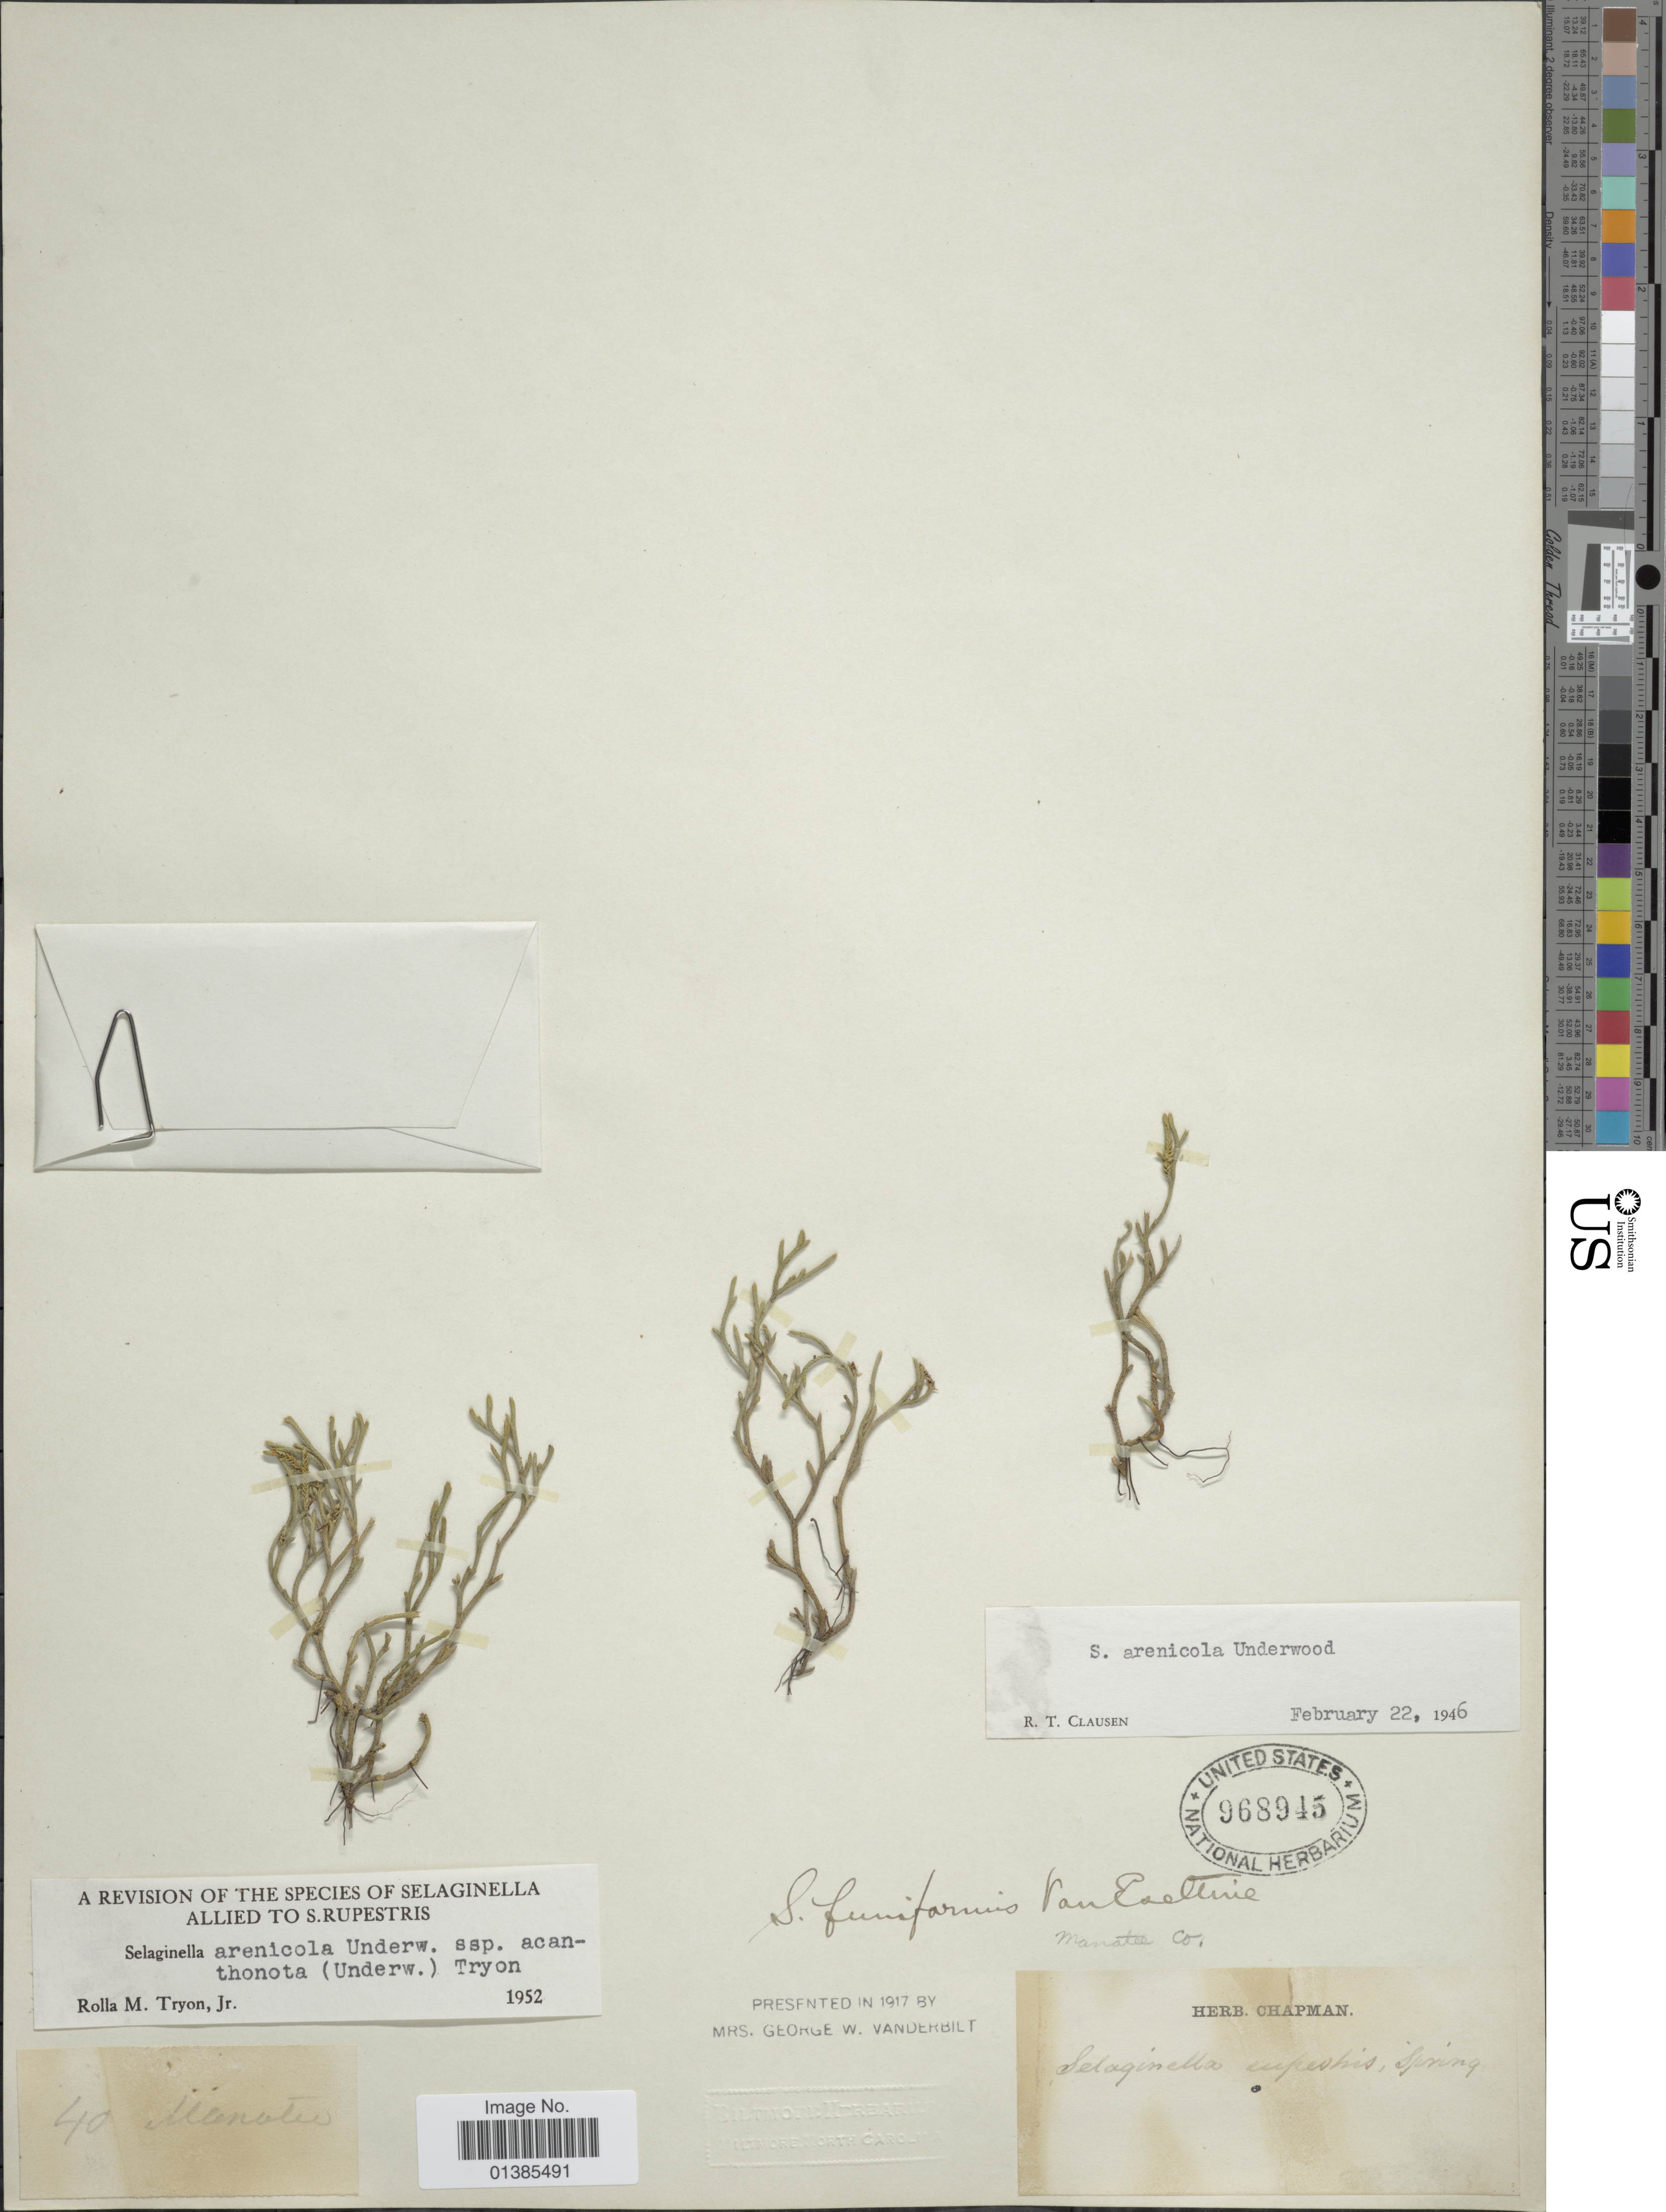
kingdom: Plantae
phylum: Tracheophyta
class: Lycopodiopsida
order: Selaginellales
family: Selaginellaceae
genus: Selaginella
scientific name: Selaginella arenicola subsp. acanthonota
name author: (Underw.) R.M. Tryon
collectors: ex herb. Chapman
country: United States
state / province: Florida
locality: Manatee Co.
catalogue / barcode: US 968945